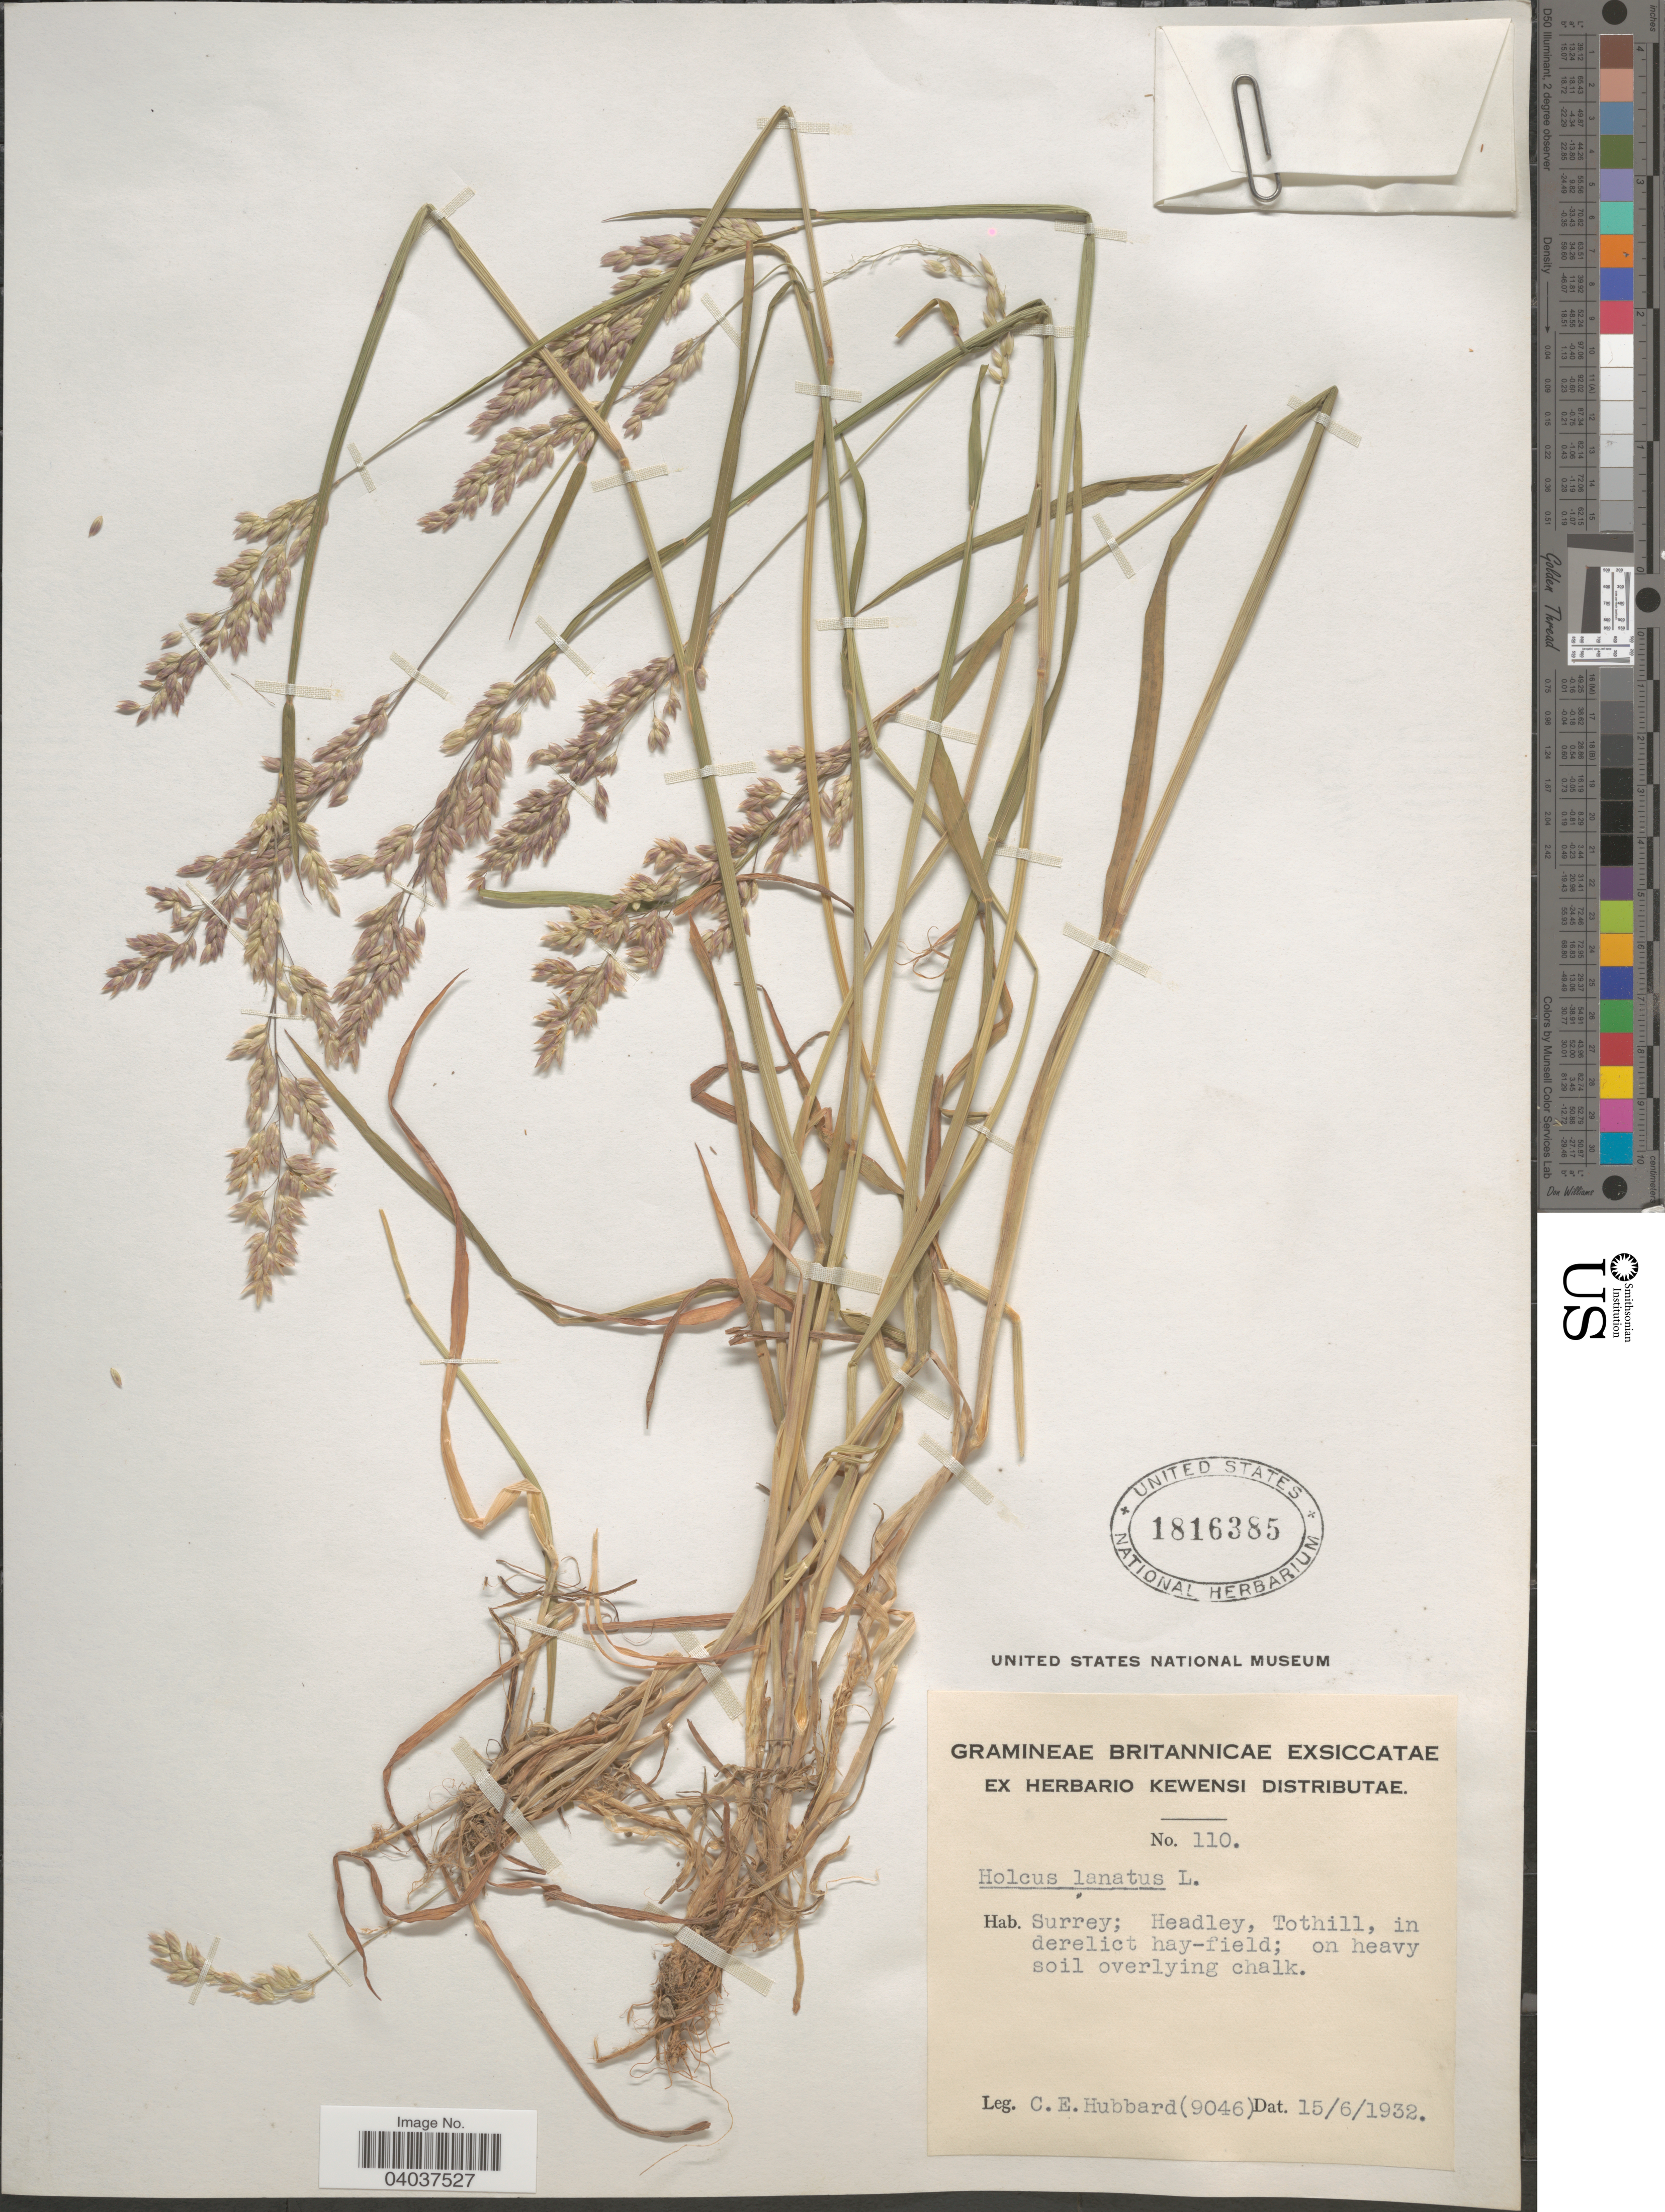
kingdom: Plantae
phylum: Tracheophyta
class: Liliopsida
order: Poales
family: Poaceae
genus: Holcus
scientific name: Holcus lanatus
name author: L.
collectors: C. E. Hubbard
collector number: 9046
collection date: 1932-06-15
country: United Kingdom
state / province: England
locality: Surrey; Headley, Tothill, in derelict hay-field; on heavy soil overlying chalk.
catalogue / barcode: US 1816385